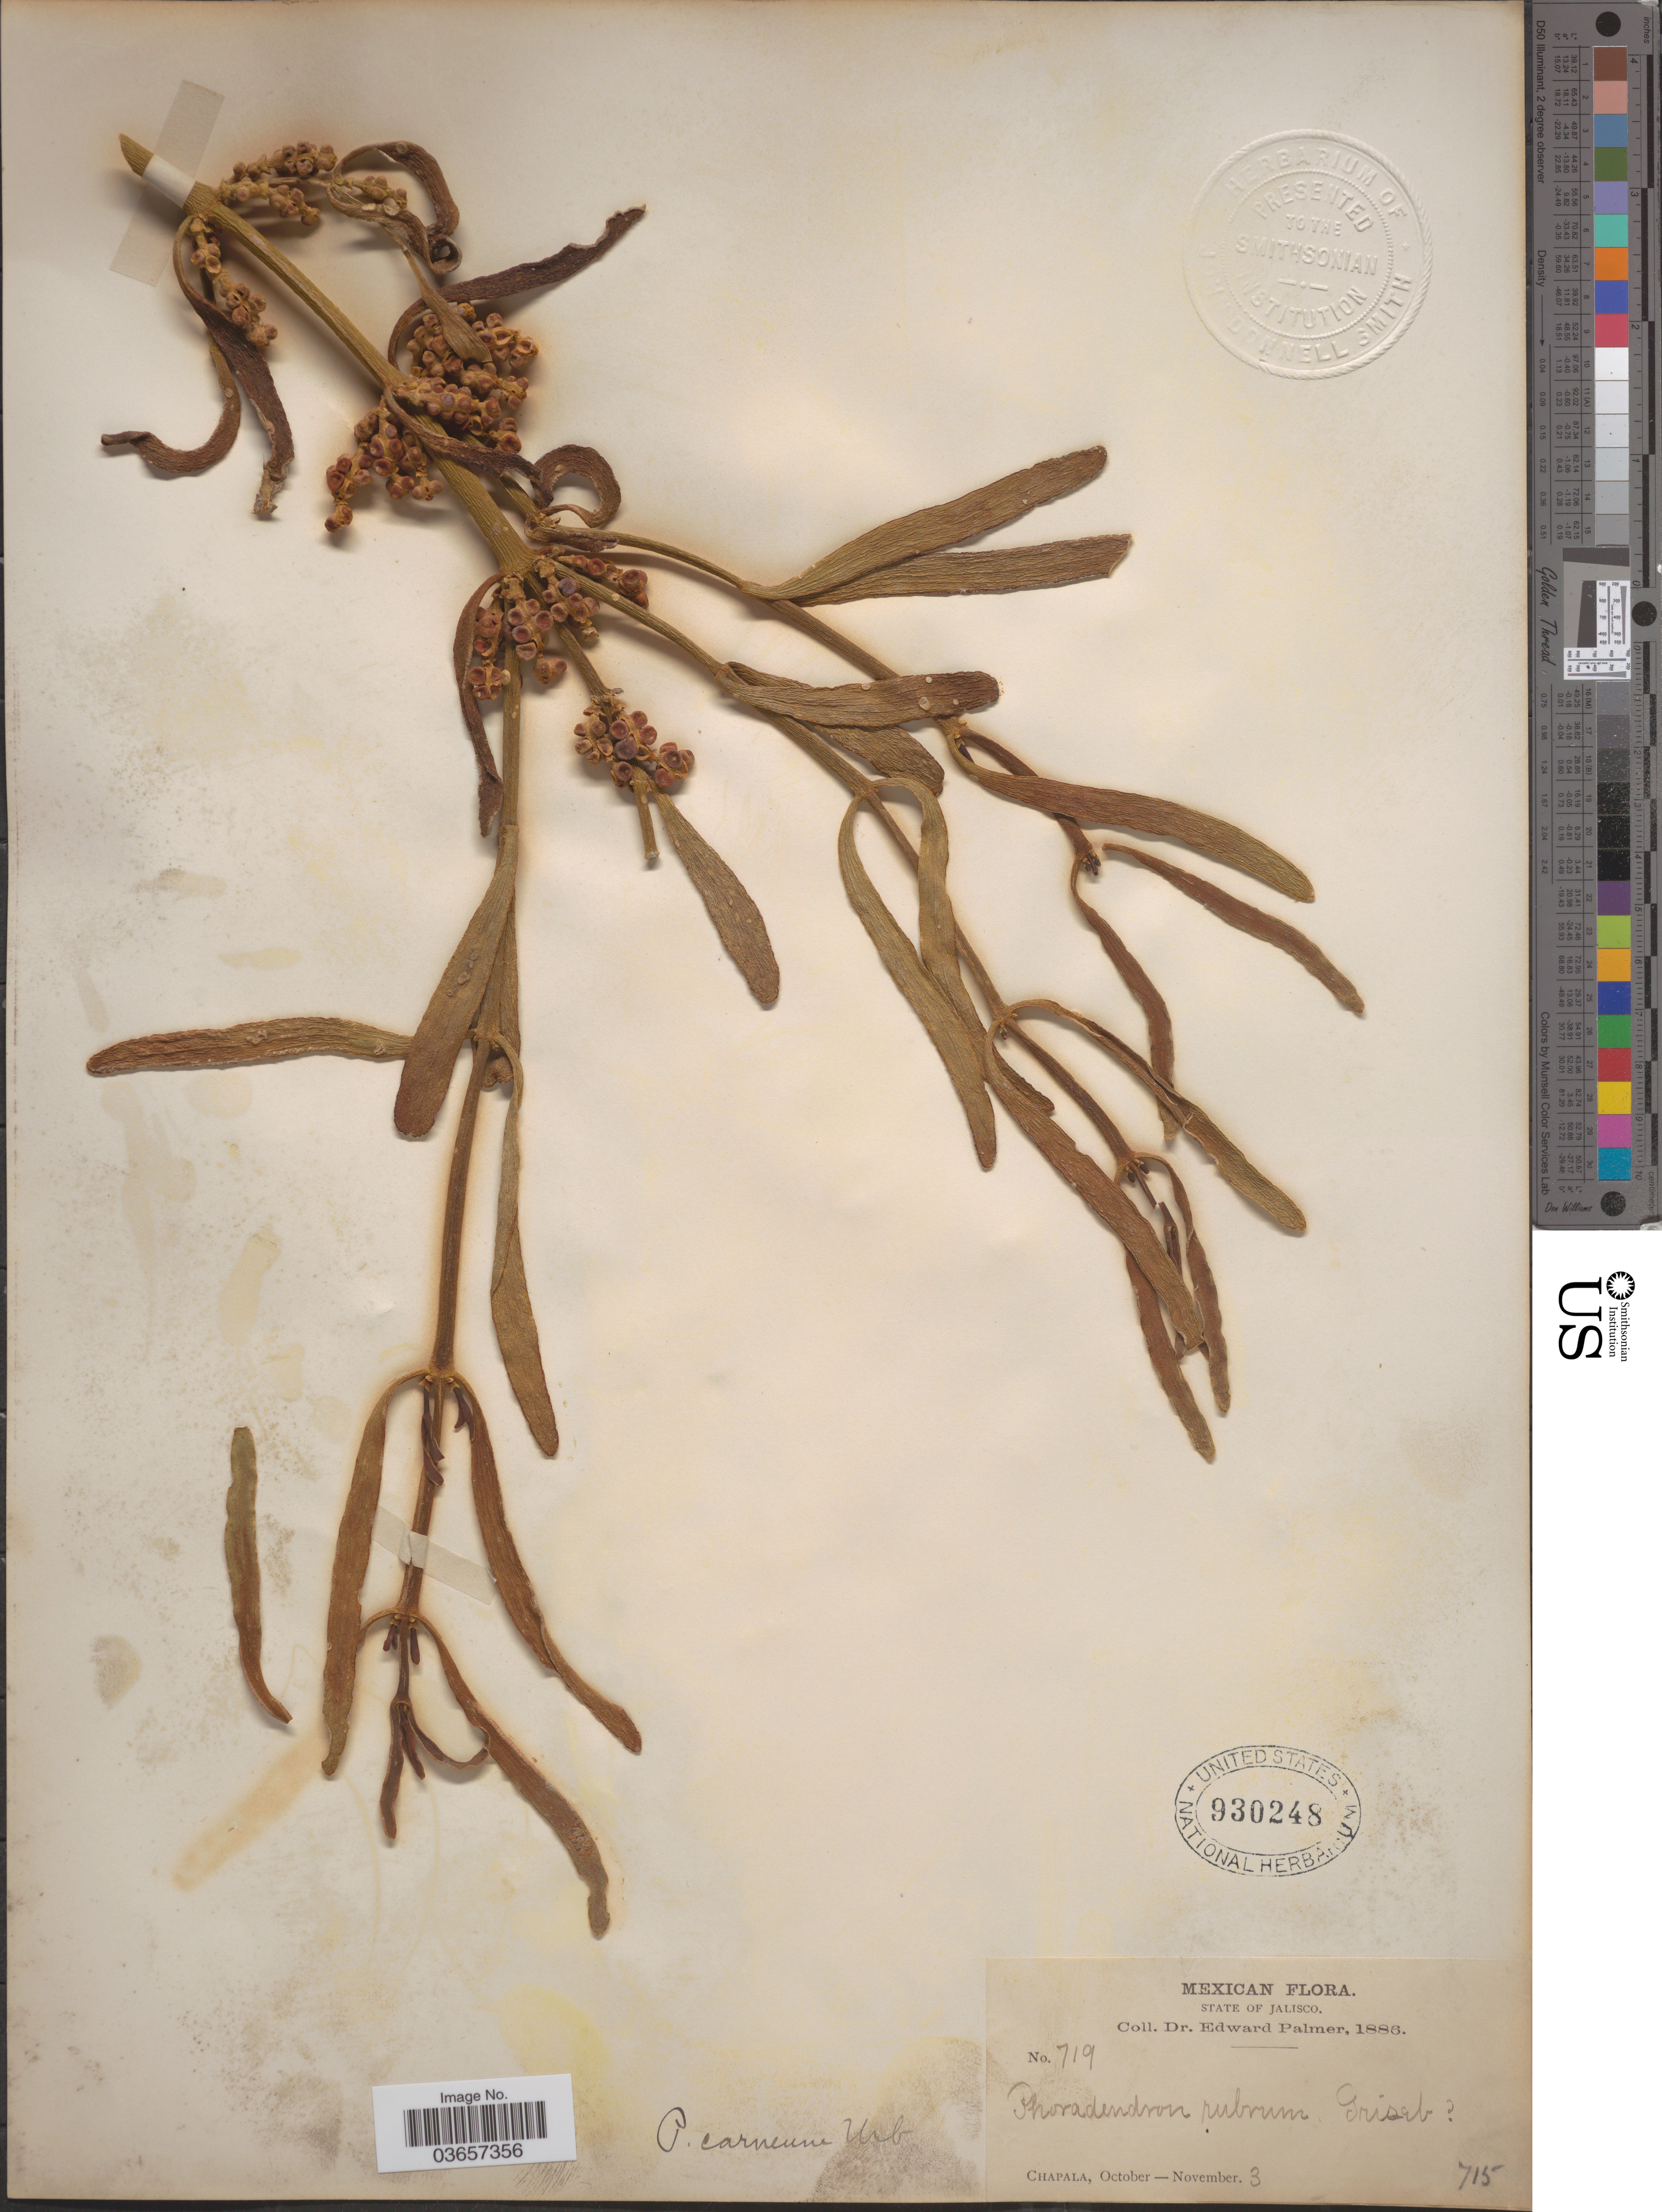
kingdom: Plantae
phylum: Tracheophyta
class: Magnoliopsida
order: Santalales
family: Viscaceae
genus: Phoradendron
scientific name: Phoradendron carneum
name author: Urb.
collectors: E. Palmer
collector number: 719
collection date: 1886-11-03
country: Mexico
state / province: Jalisco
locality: Chapala.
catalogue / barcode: US 930248